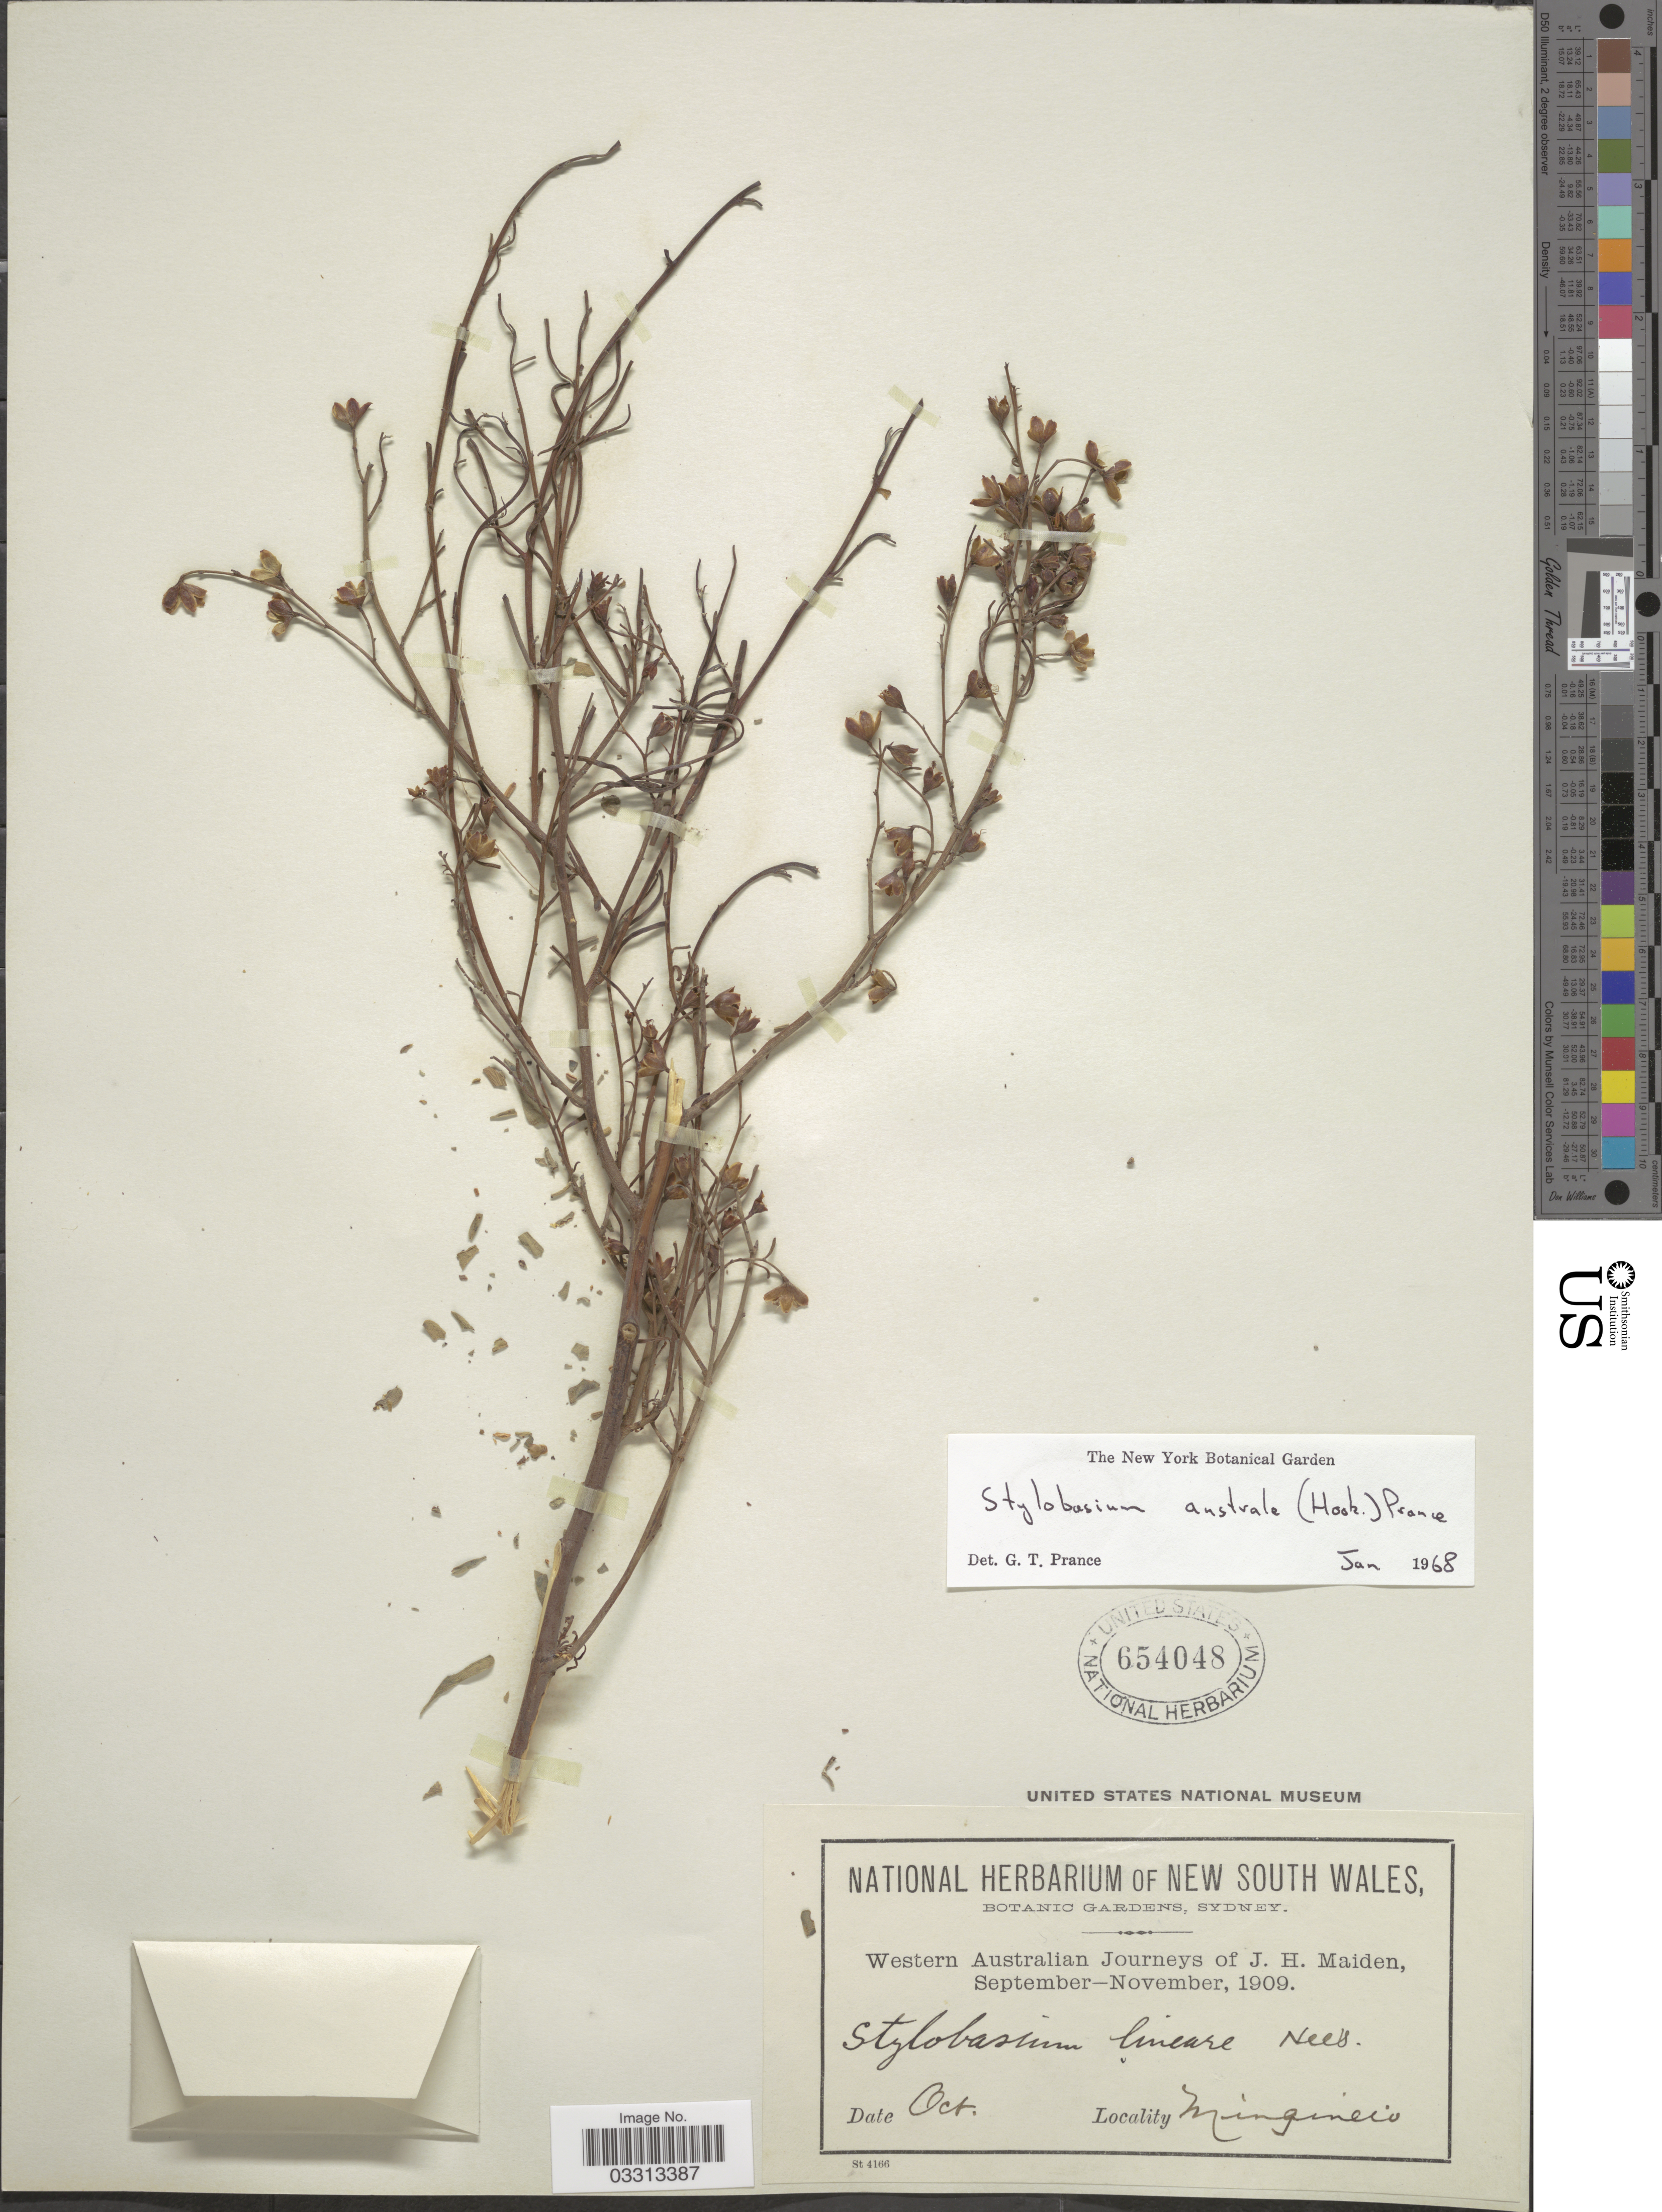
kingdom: Plantae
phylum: Tracheophyta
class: Magnoliopsida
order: Fabales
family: Surianaceae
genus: Stylobasium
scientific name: Stylobasium australe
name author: (Hook.) Prance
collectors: J. Maiden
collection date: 1909-10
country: Australia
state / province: Western Australia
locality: Mingenew.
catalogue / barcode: US 654048